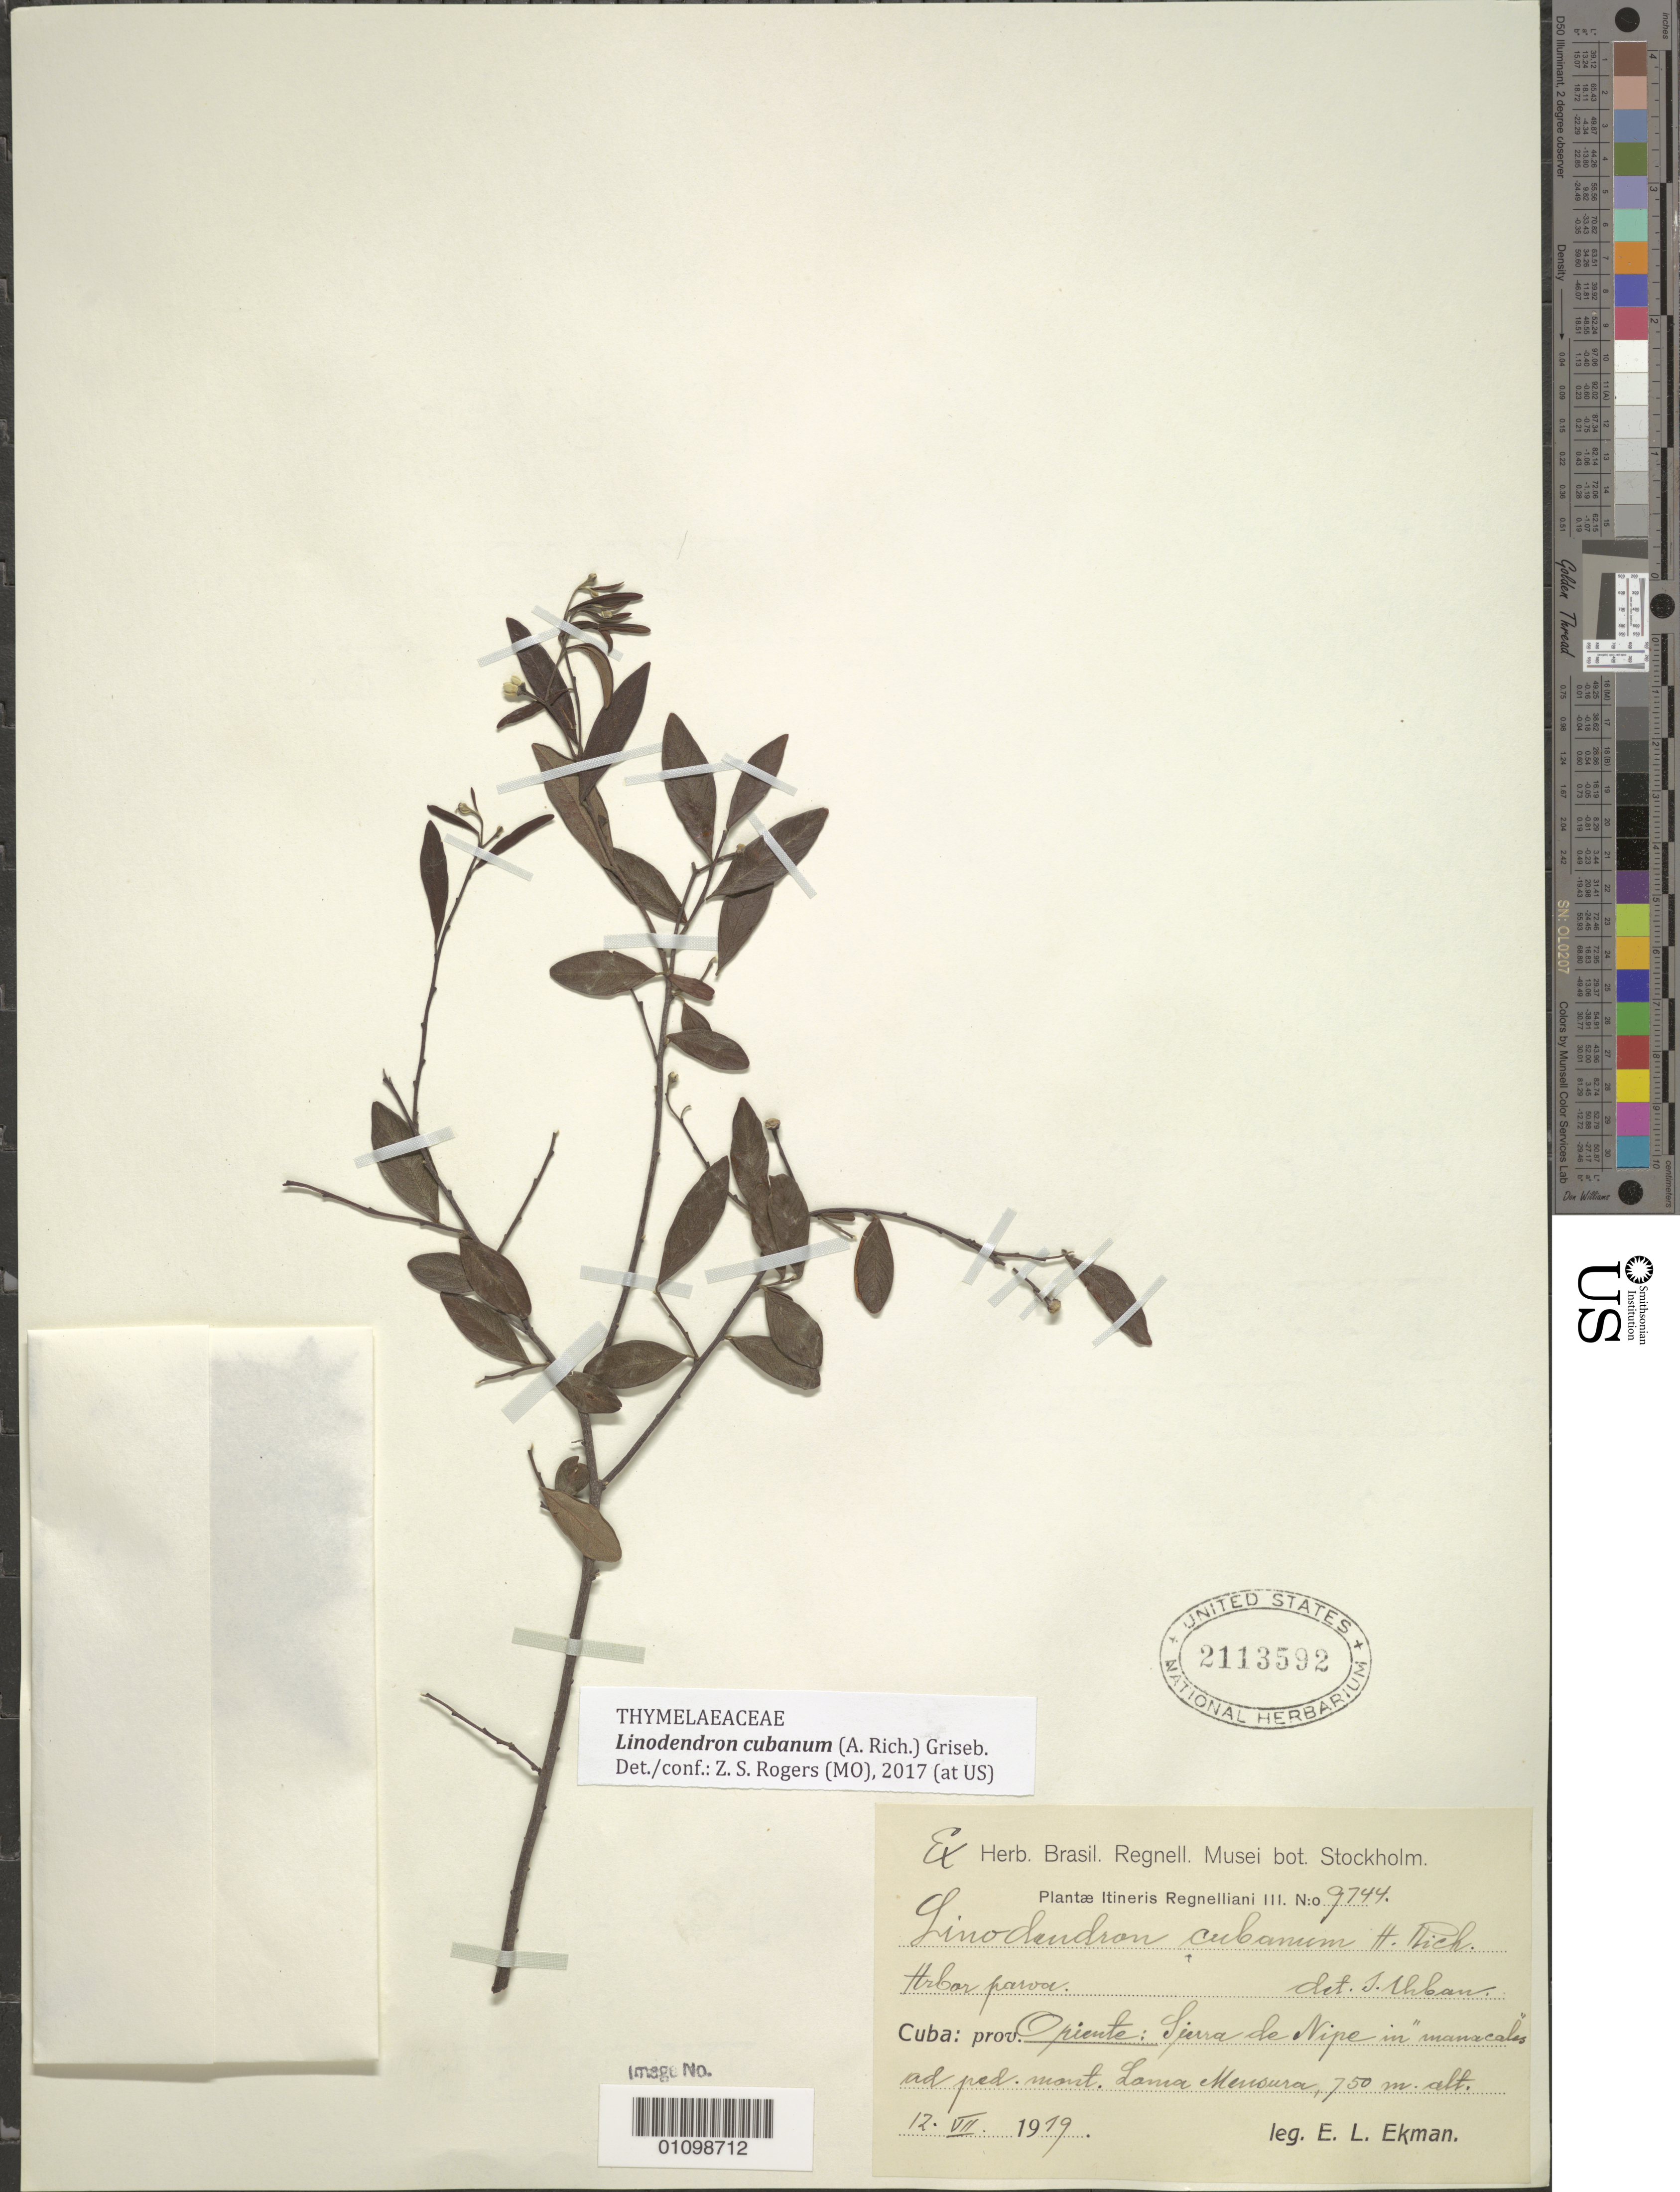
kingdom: Plantae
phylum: Tracheophyta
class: Magnoliopsida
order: Malvales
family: Thymelaeaceae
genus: Linodendron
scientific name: Linodendron cubanum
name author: Urb.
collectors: E. L. Ekman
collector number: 9744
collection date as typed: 12 Jul 1919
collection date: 1919-07-12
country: Cuba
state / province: Holguín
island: Cuba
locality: Harbor fravor Sierra de Nipe in manales ad pred mont Loma Menoura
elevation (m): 750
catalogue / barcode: US 2113592